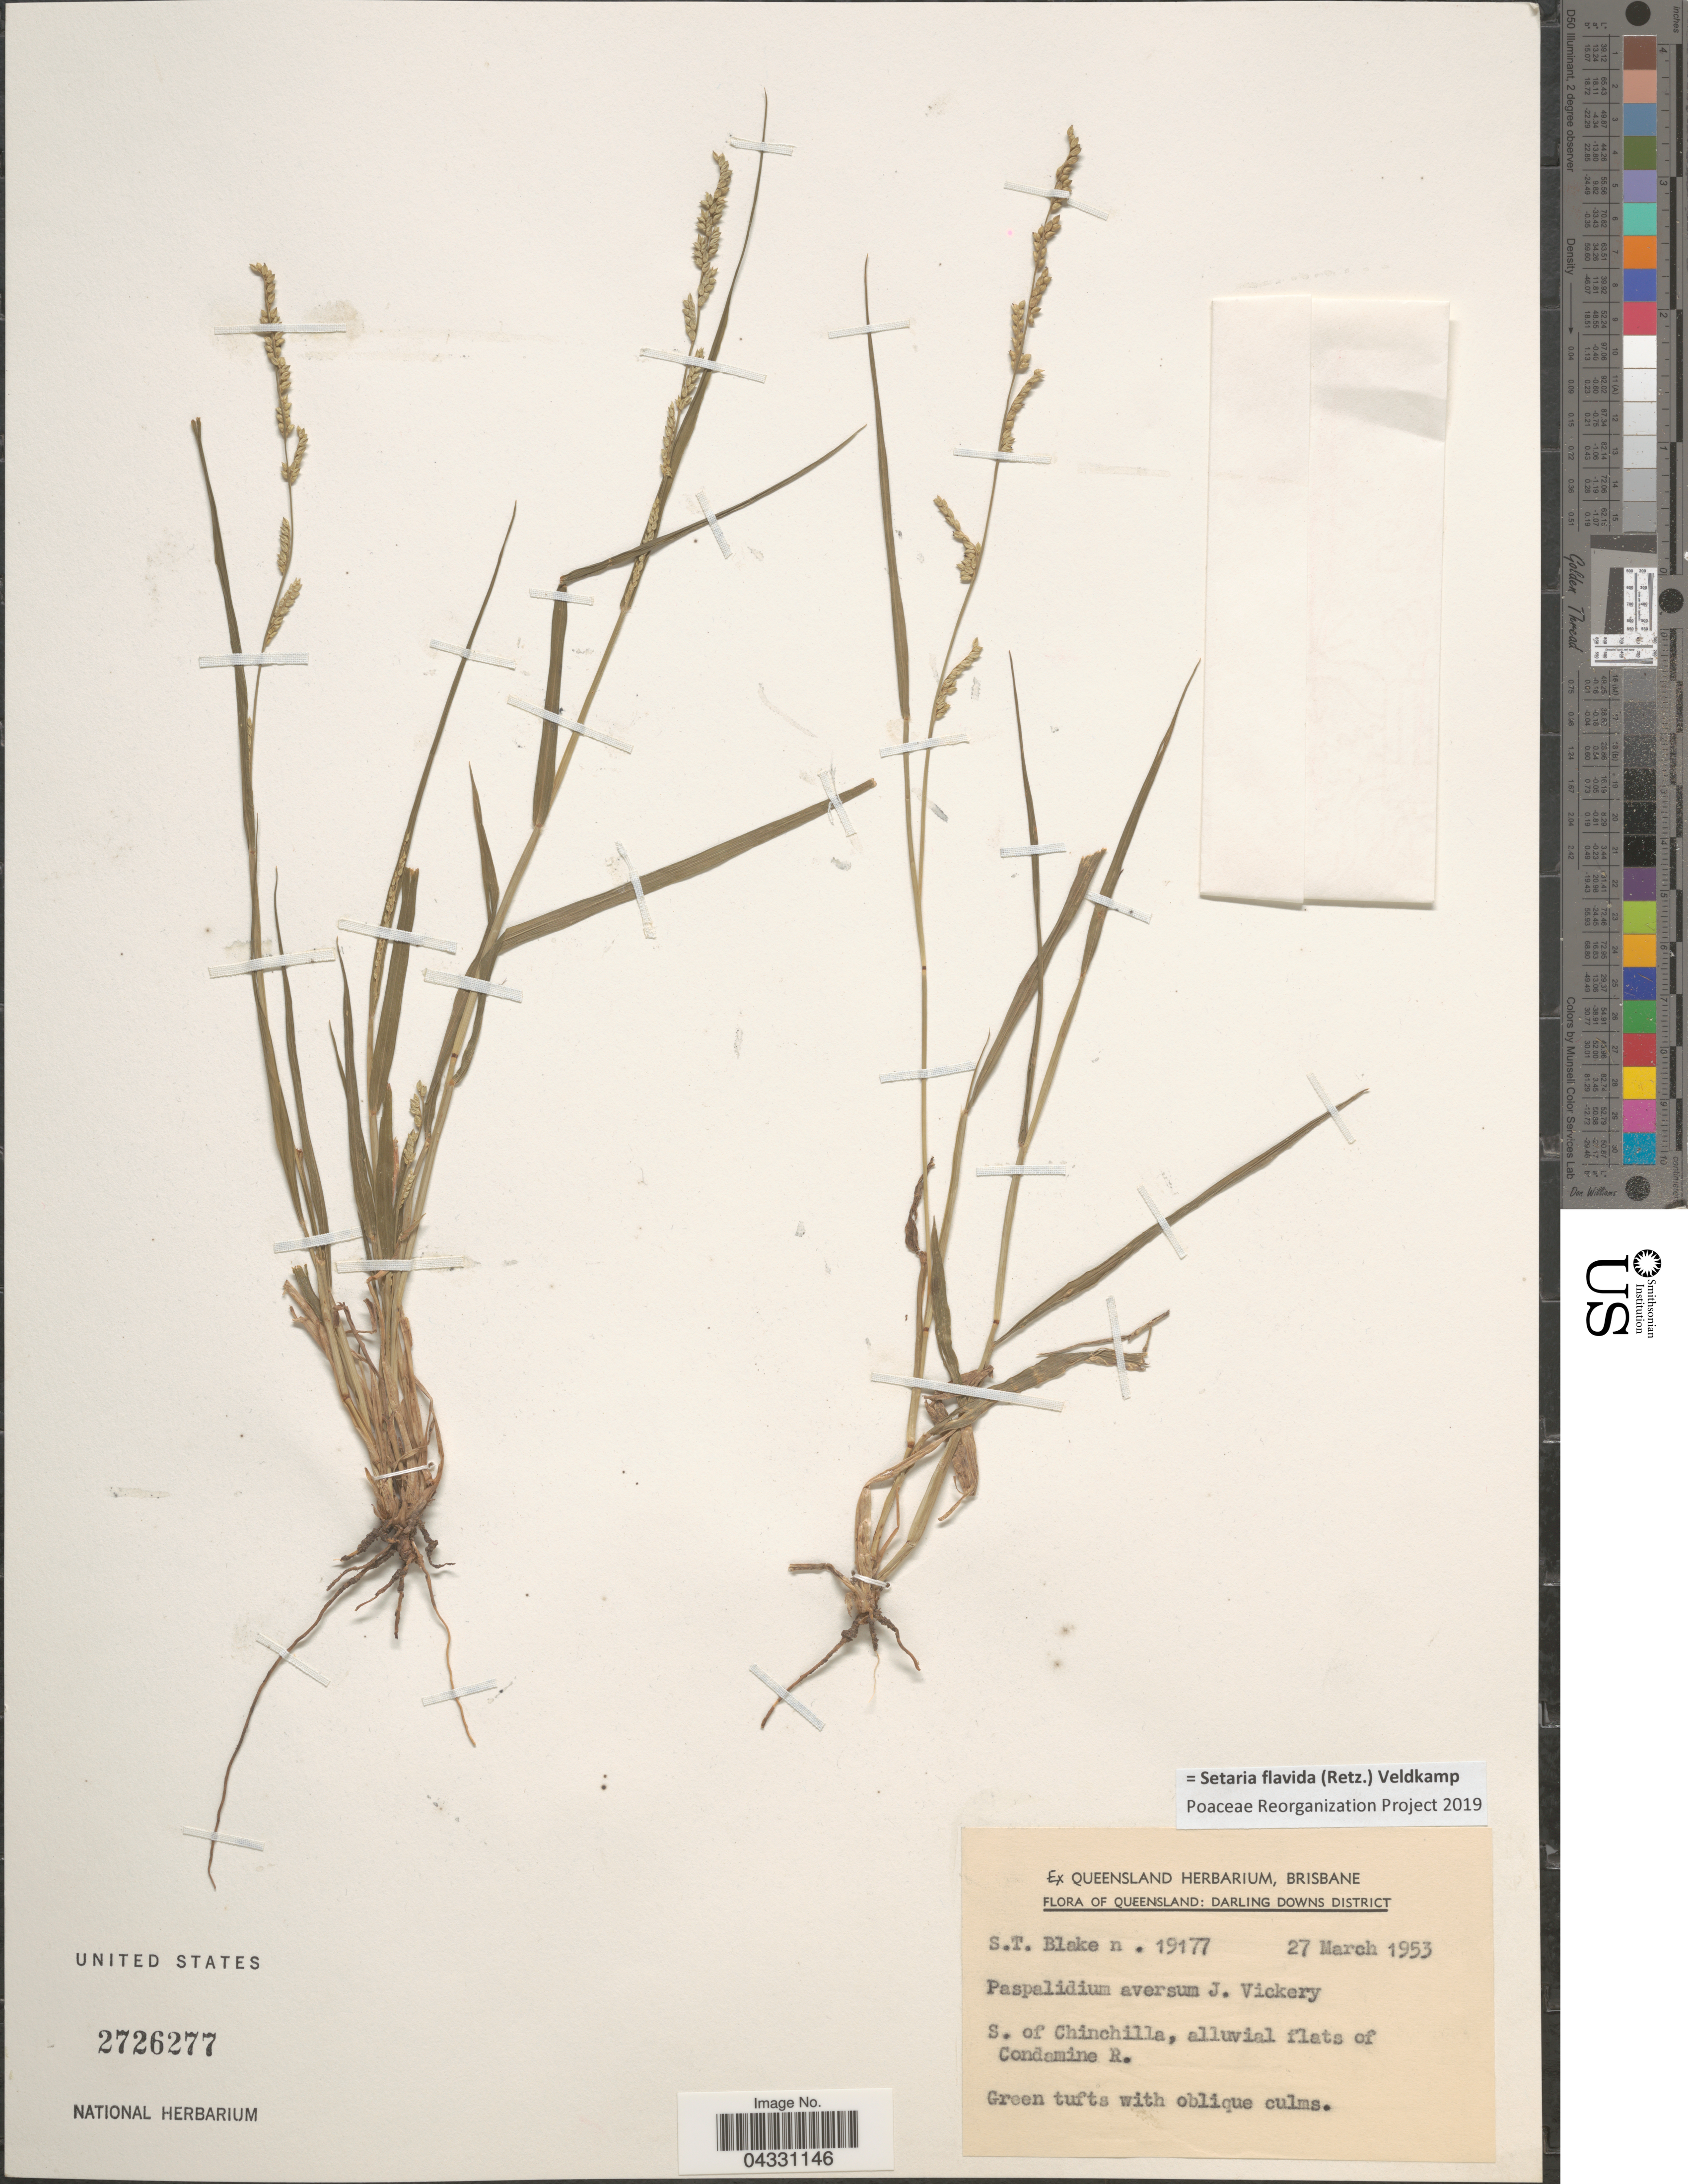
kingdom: Plantae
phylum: Tracheophyta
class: Liliopsida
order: Poales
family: Poaceae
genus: Setaria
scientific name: Setaria flavida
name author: (Retz.) Veldkamp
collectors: S. T. Blake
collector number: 19177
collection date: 1953-03-27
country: Australia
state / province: Queensland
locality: Darling Downs District. S. of Chinchilla, alluvial flats of Condamine R.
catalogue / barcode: US 2726277